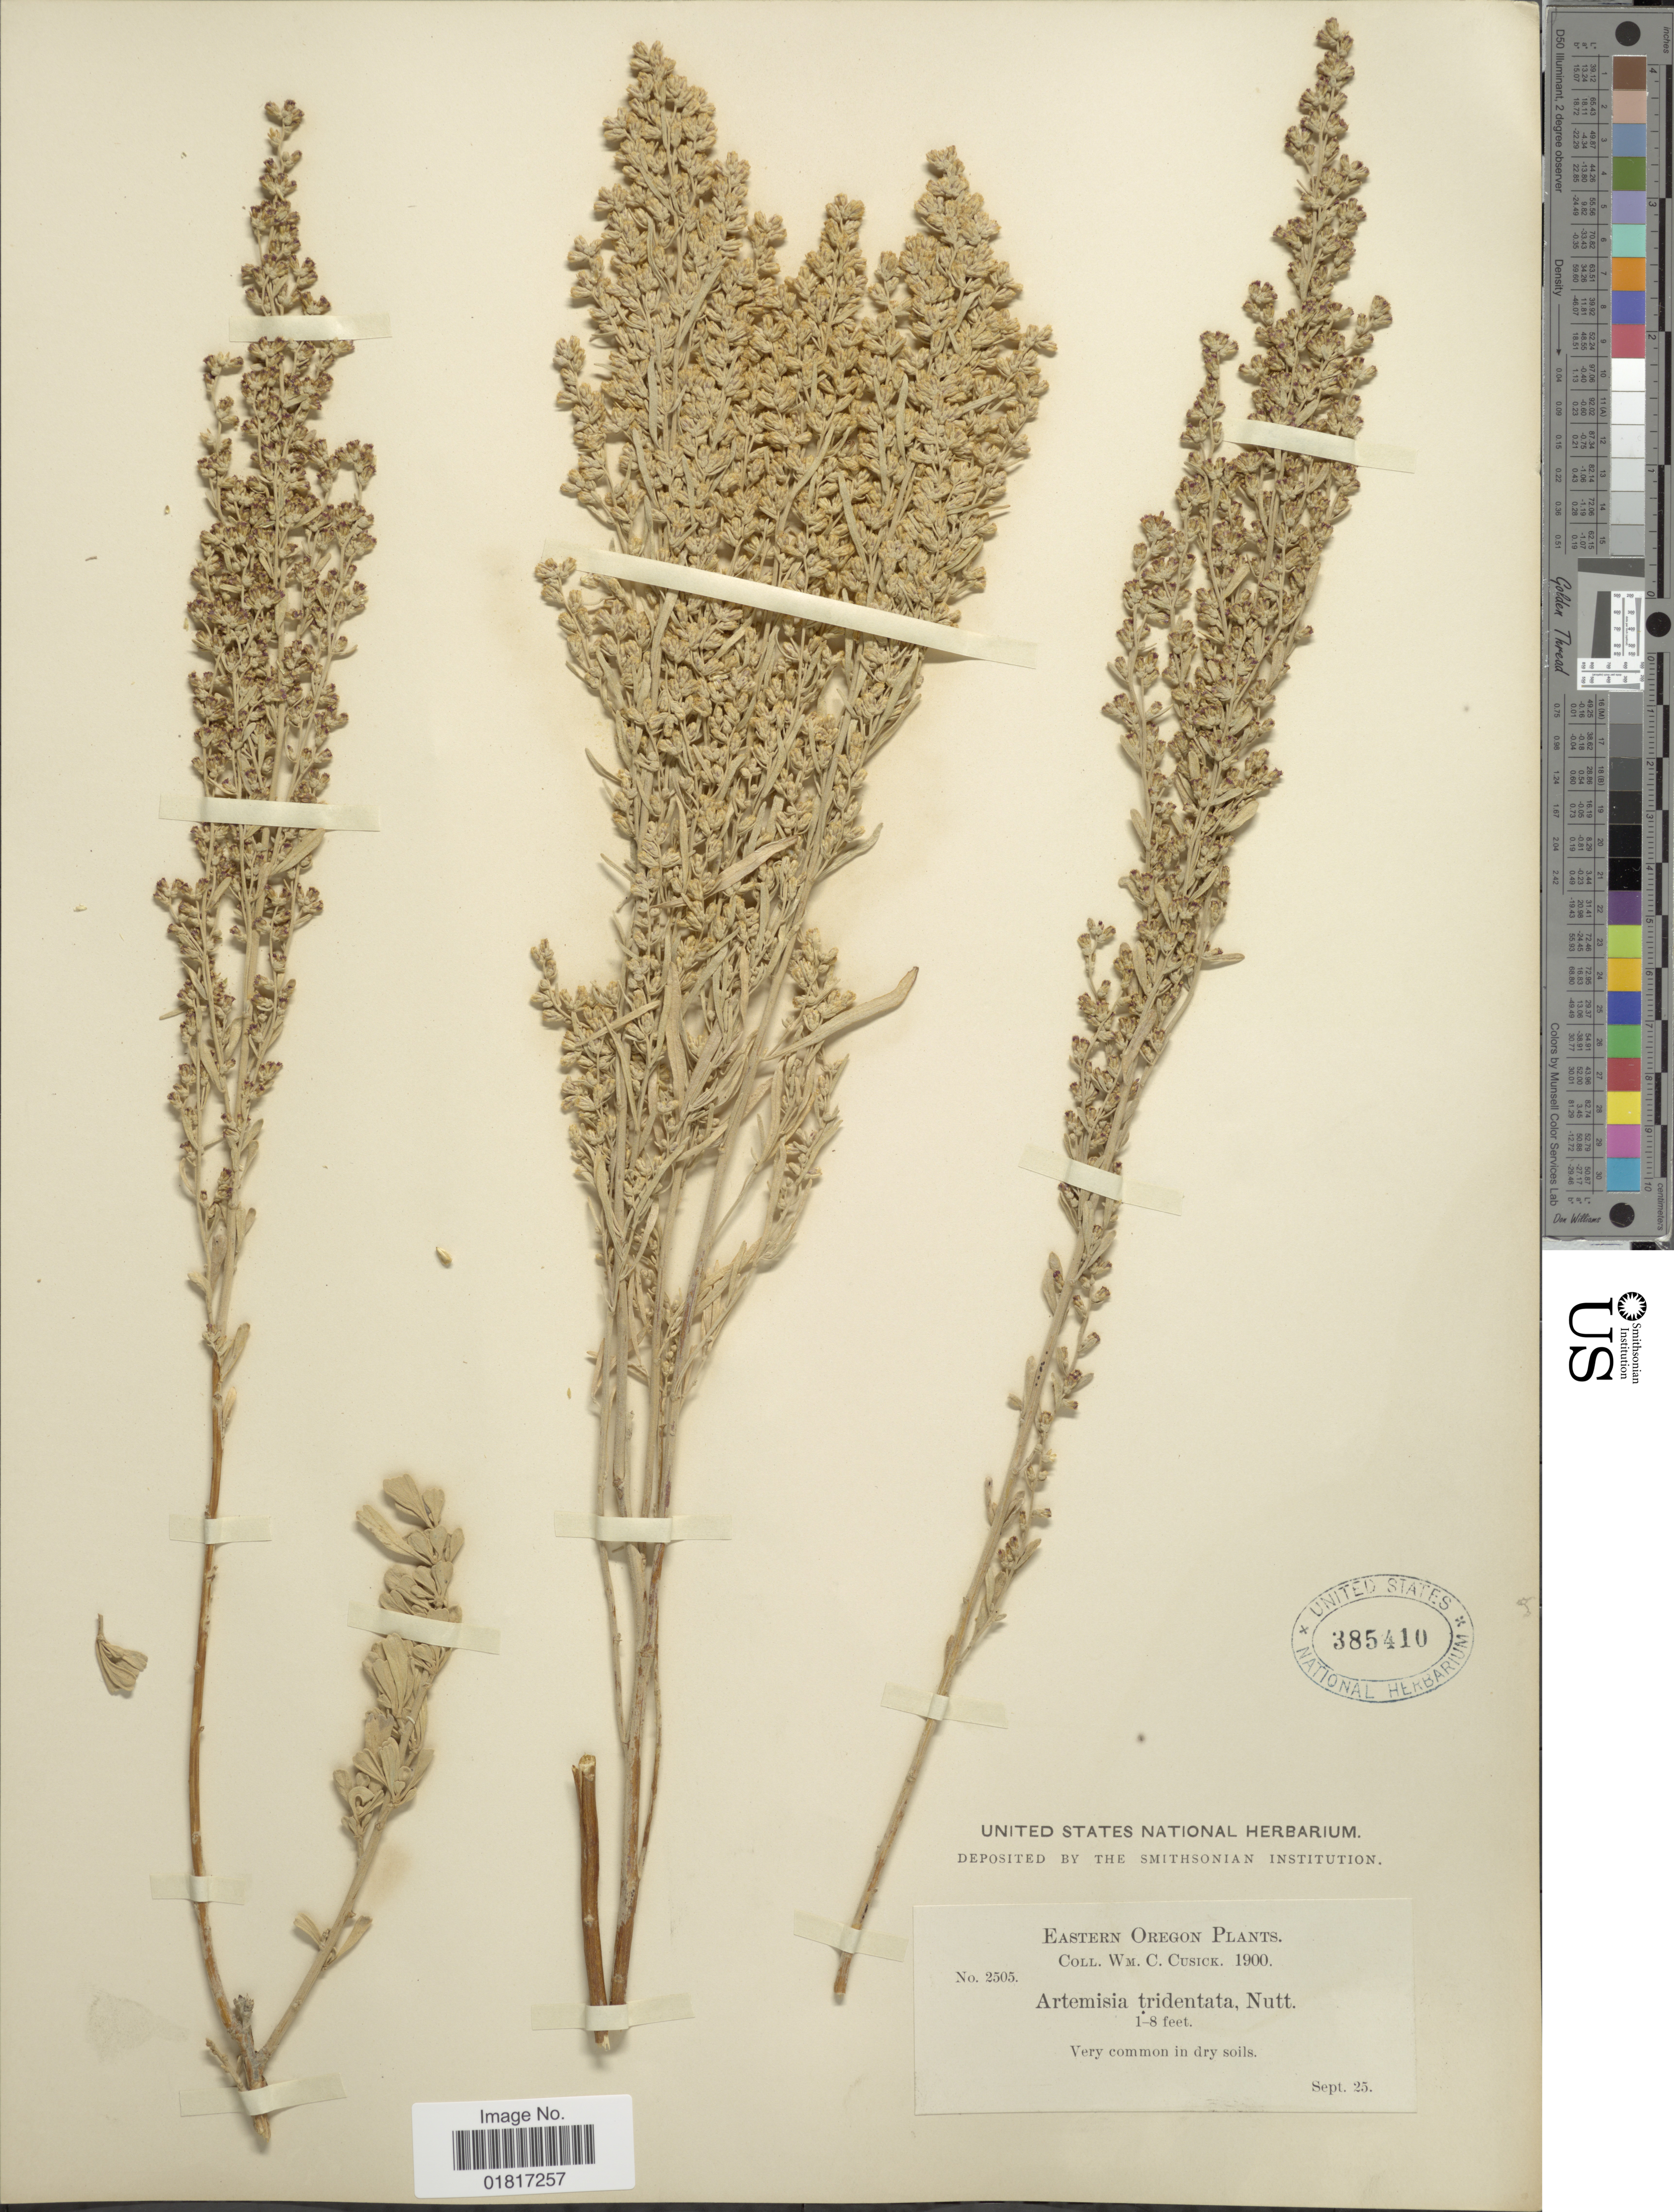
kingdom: Plantae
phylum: Tracheophyta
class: Magnoliopsida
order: Asterales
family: Asteraceae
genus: Artemisia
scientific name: Artemisia tridentata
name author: Nutt.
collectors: W. C. Cusick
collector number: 2505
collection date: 1900-09-25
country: United States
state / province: Oregon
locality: Eastern Oregon, Very common in dry soils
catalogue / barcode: US 385410